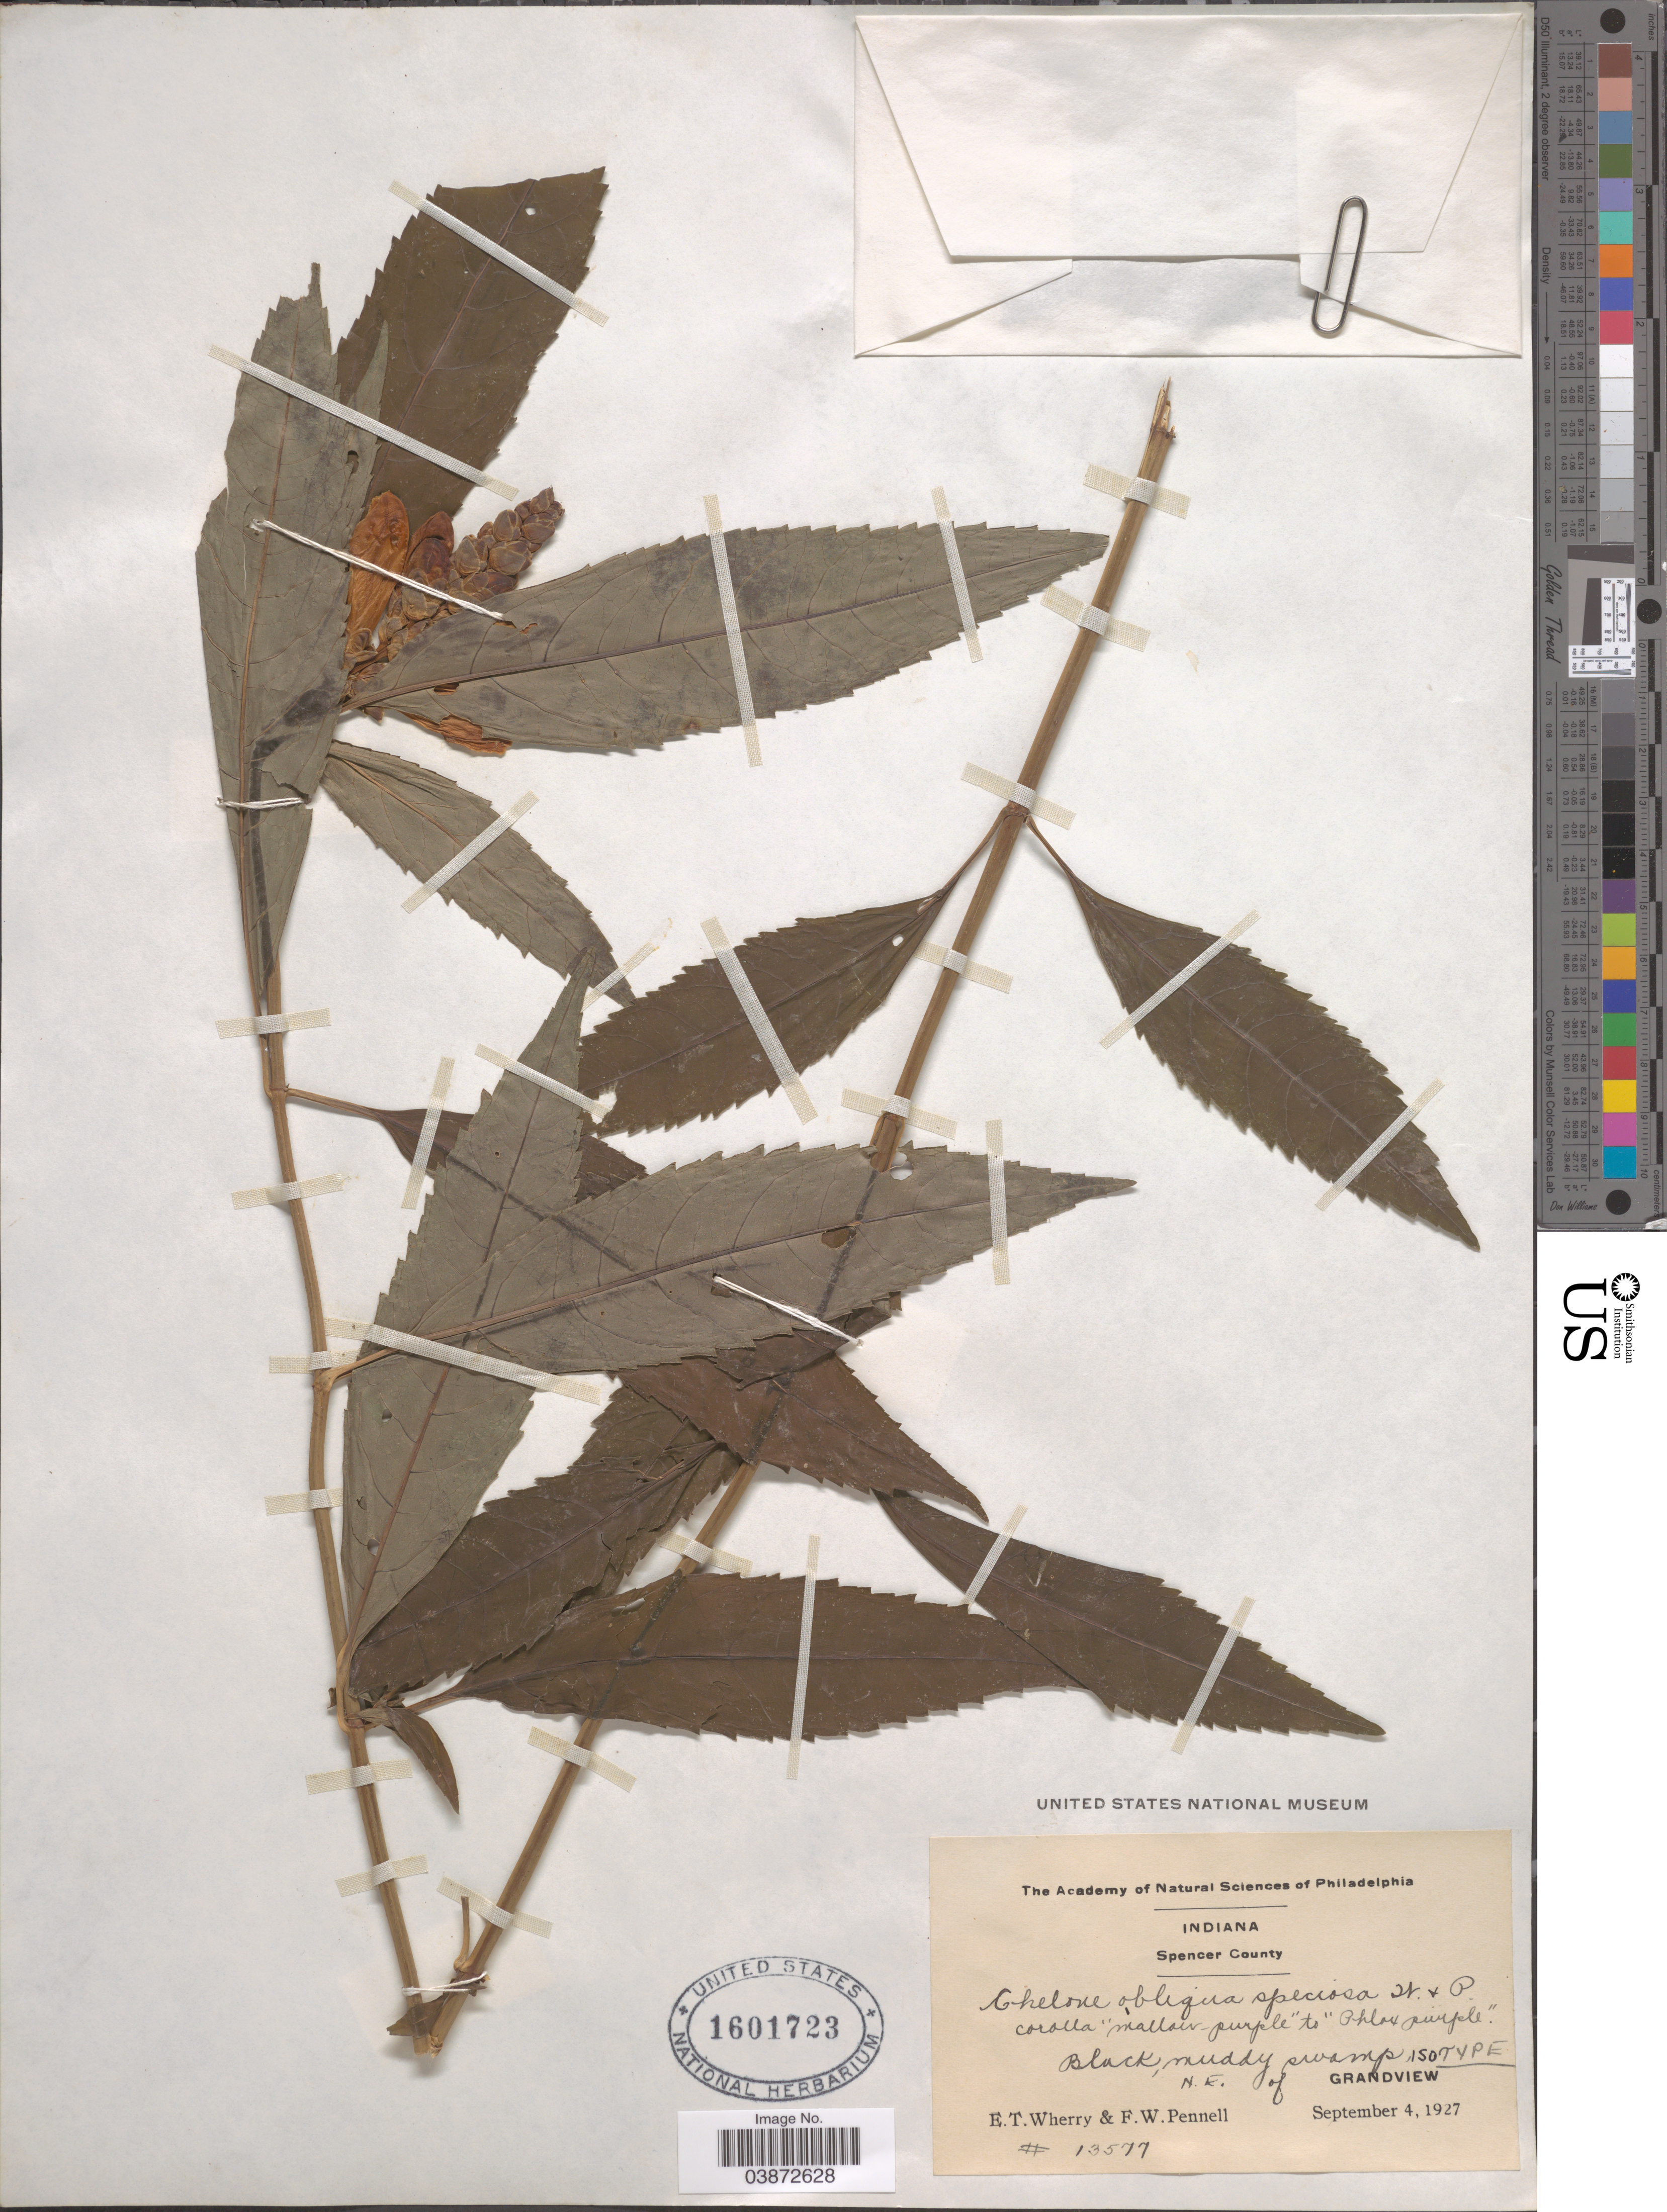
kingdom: Plantae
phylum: Tracheophyta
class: Magnoliopsida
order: Lamiales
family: Plantaginaceae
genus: Chelone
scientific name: Chelone obliqua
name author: L.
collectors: E. T. Wherry & F. W. Pennell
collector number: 13577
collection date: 1927-09-04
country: United States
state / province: Indiana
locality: Spencer County. Black muddy swamp, N.E. of Grandview.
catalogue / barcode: US 1601723